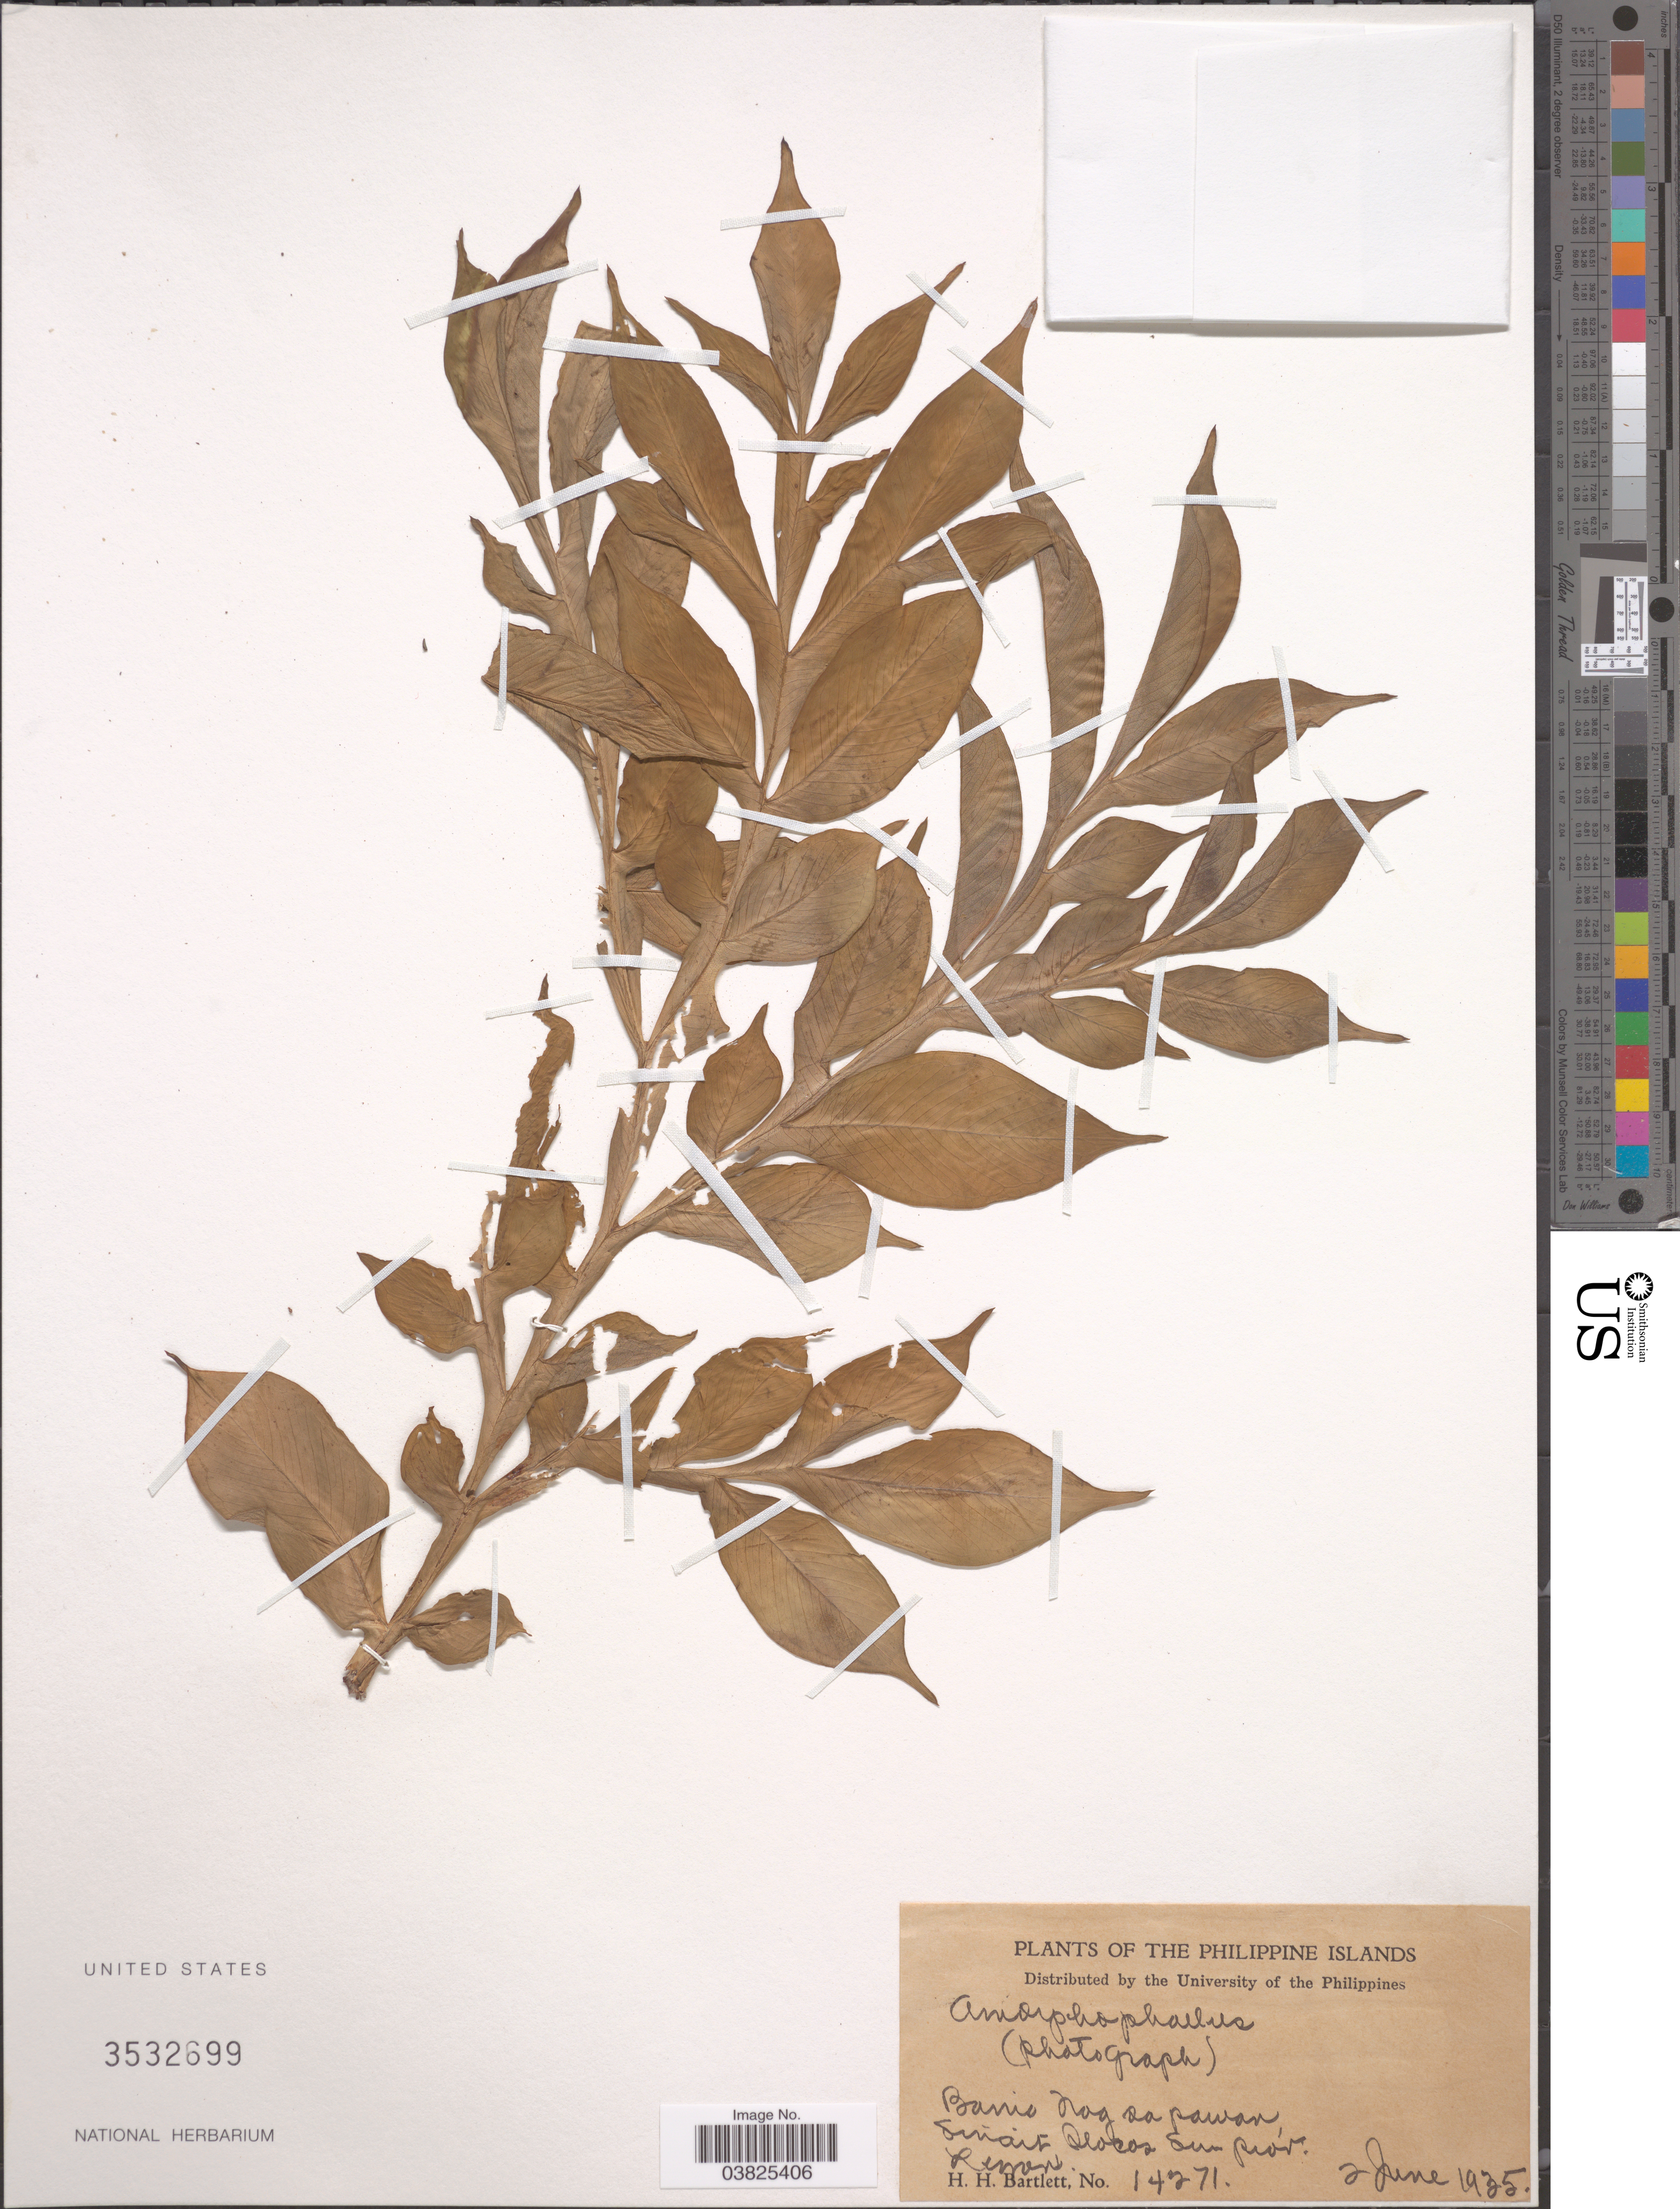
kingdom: Plantae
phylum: Tracheophyta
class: Liliopsida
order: Alismatales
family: Araceae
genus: Amorphophallus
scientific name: Amorphophallus sp.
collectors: H. H. Bartlett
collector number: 14271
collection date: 1935-06-02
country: Philippines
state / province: Ilocos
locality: Barrio Nog sa pawan. Sinait Ilocos Sur prov. Luzon.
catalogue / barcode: US 3532699